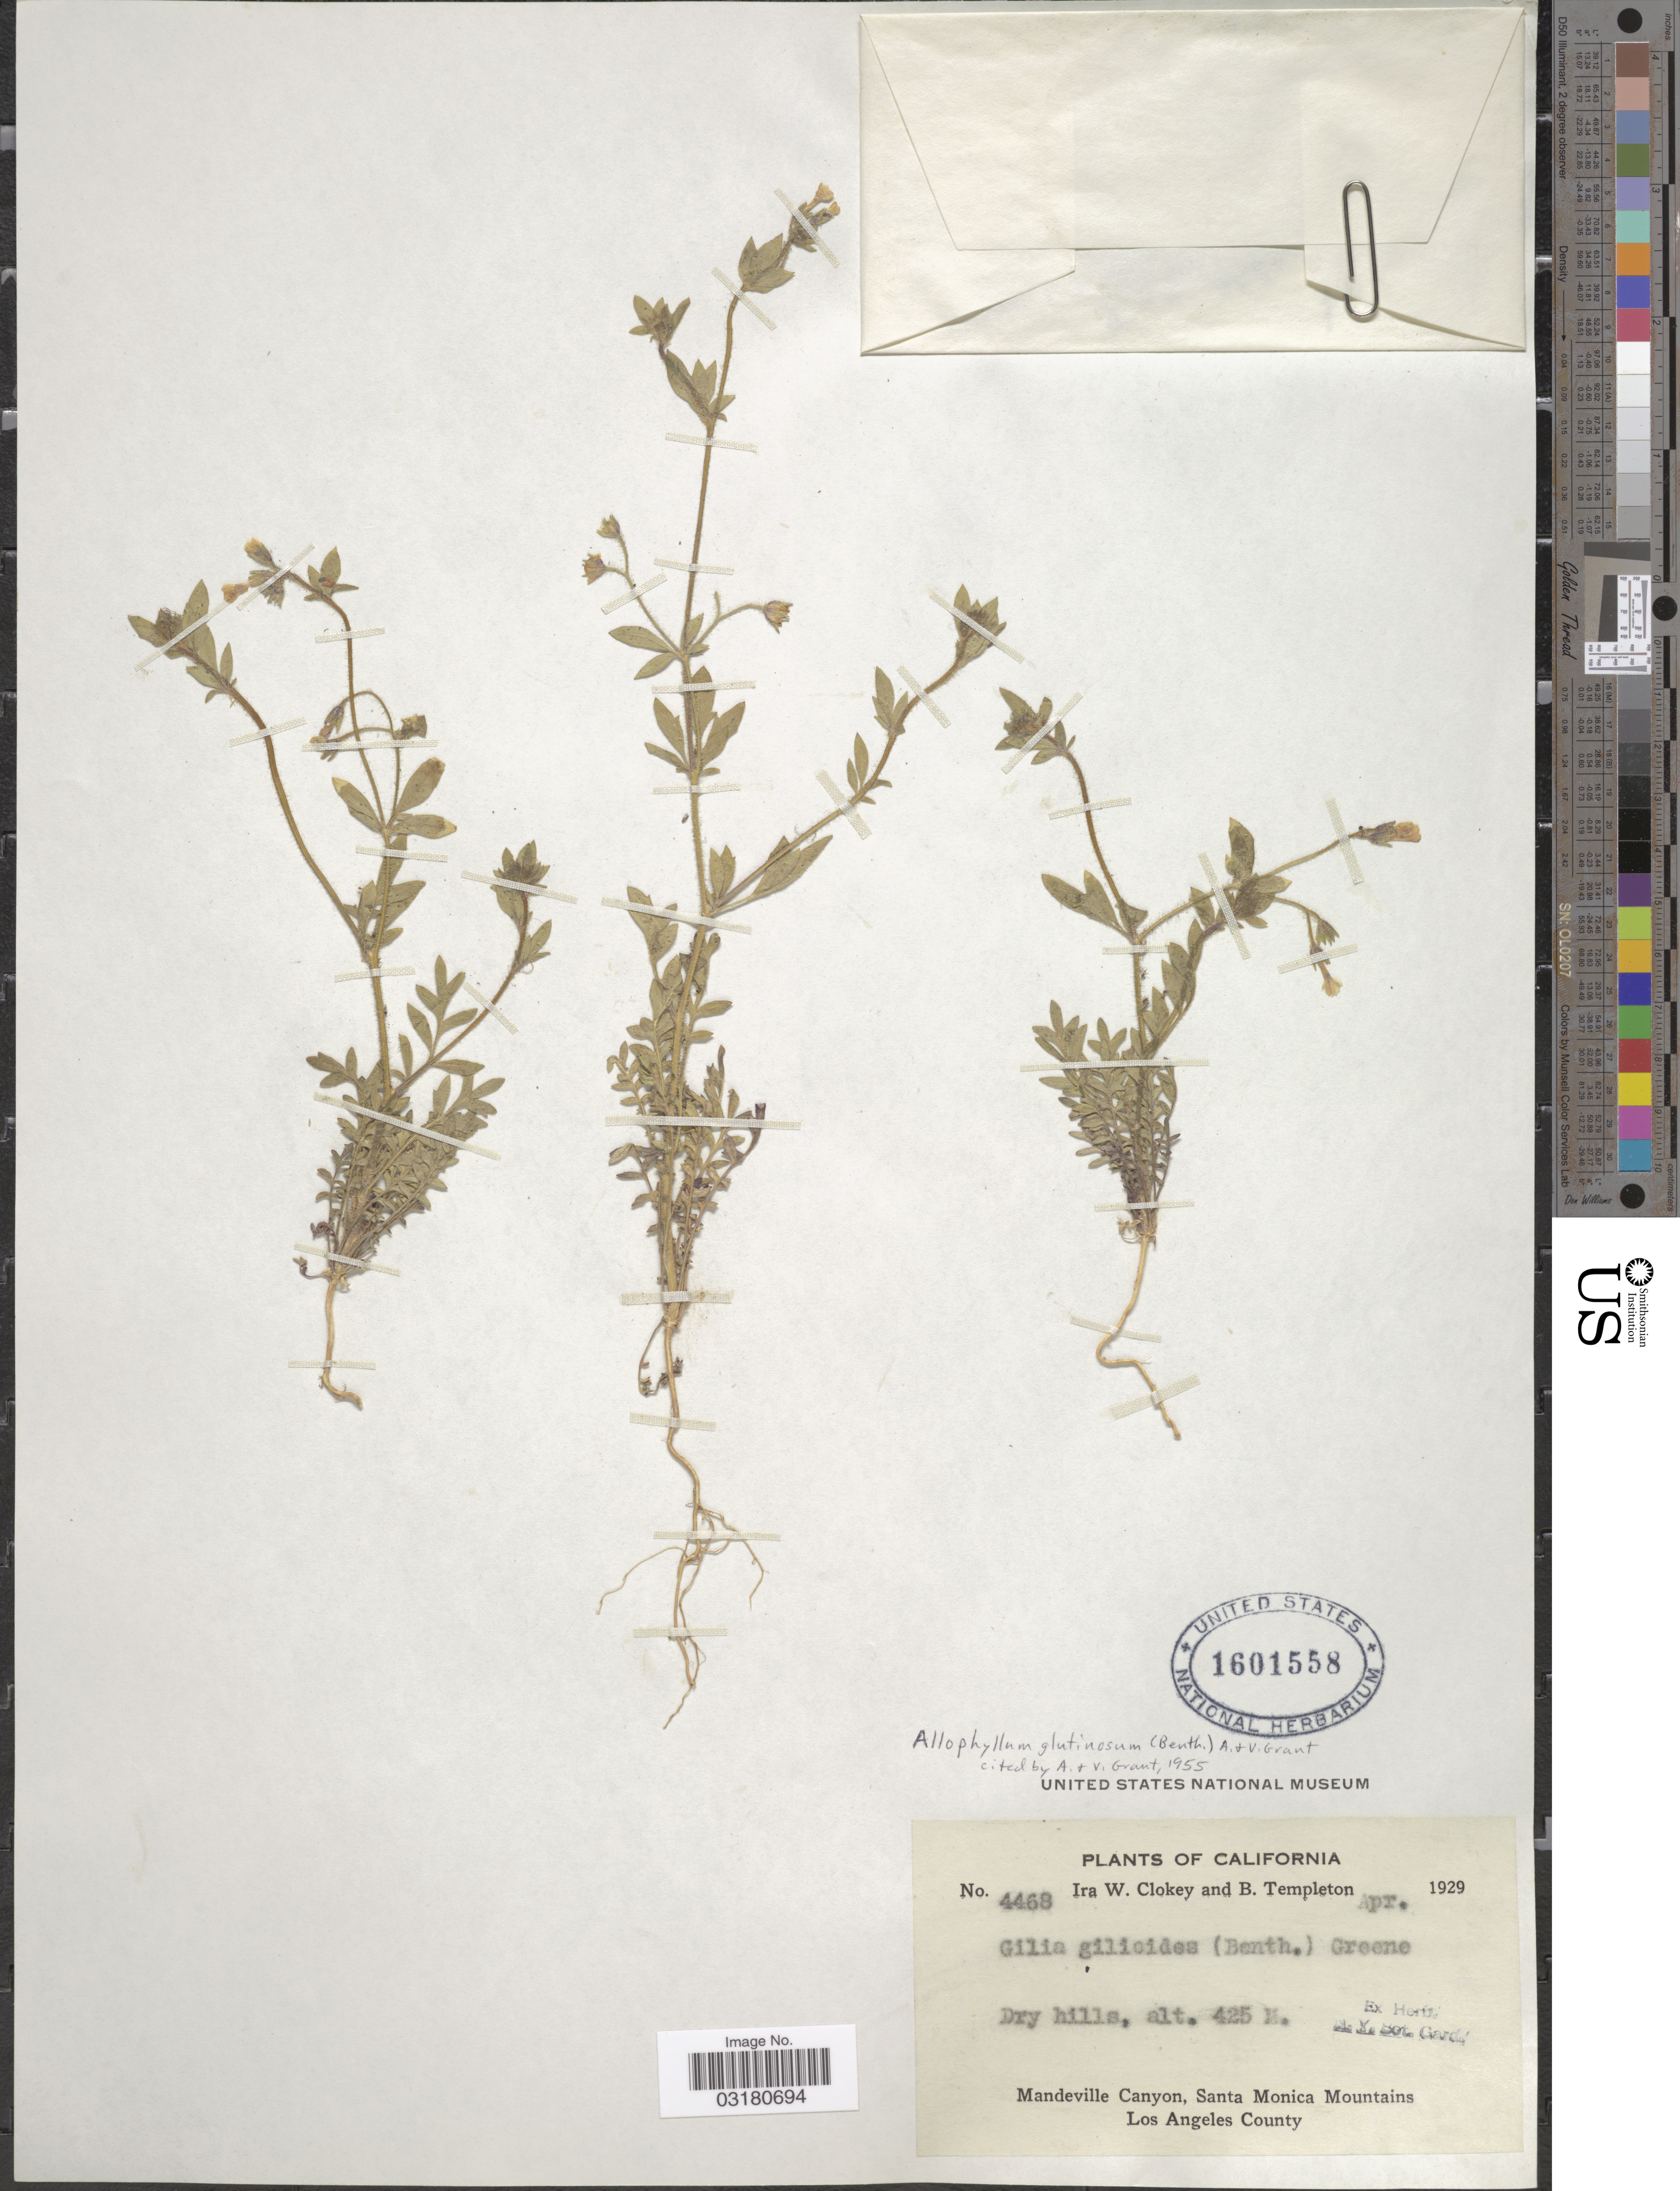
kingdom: Plantae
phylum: Tracheophyta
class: Magnoliopsida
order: Ericales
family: Polemoniaceae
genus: Allophyllum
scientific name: Allophyllum glutinosum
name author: (Benth.) A.D. Grant & V.E. Grant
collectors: I. W. Clokey & B. Templeton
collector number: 4468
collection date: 1929-04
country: United States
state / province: California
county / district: Los Angeles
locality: Mandeville Canyon, Santa Monica Mountains. Los Angeles County.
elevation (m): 425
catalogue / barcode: US 1601558